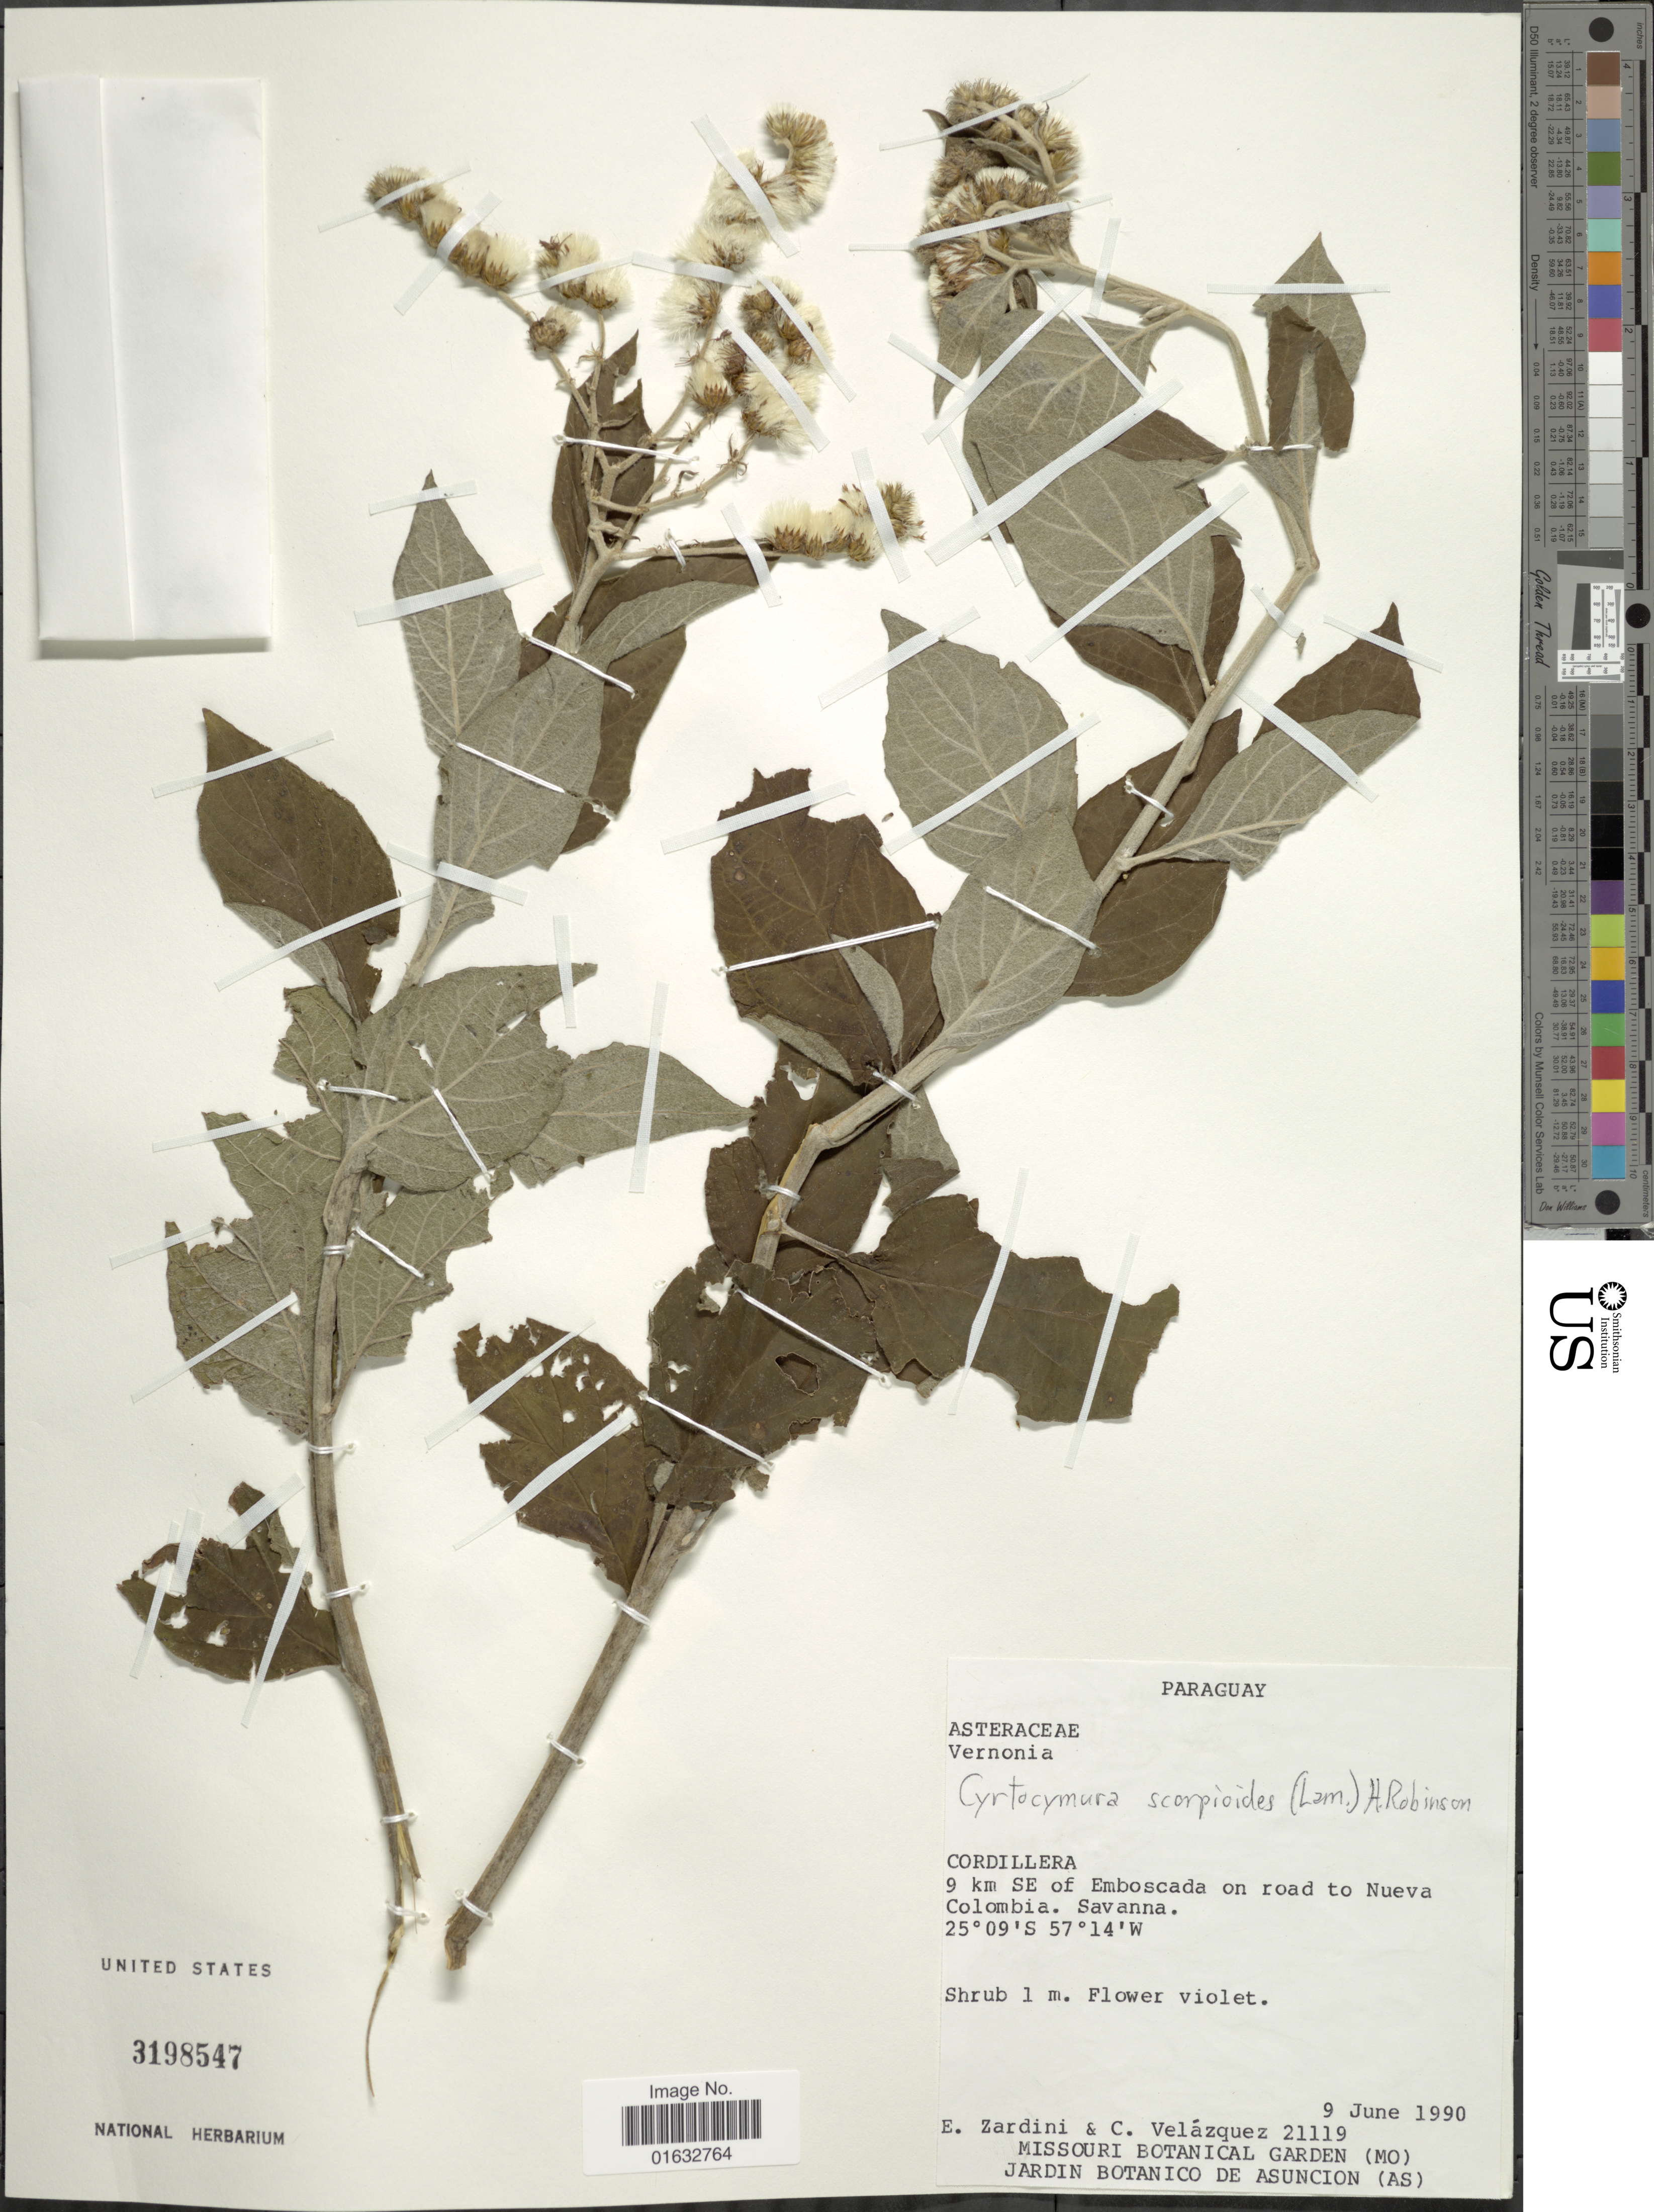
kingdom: Plantae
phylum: Tracheophyta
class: Magnoliopsida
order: Asterales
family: Asteraceae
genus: Cyrtocymura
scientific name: Cyrtocymura scorpioides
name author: (Lam.) H. Rob.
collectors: E. M. Zardini & C. Velázquez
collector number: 21119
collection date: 1990-06-06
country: Paraguay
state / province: Cordillera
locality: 9 km SE of Emboscada on road to Neuva Colombia. Savanna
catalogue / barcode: US 3198547